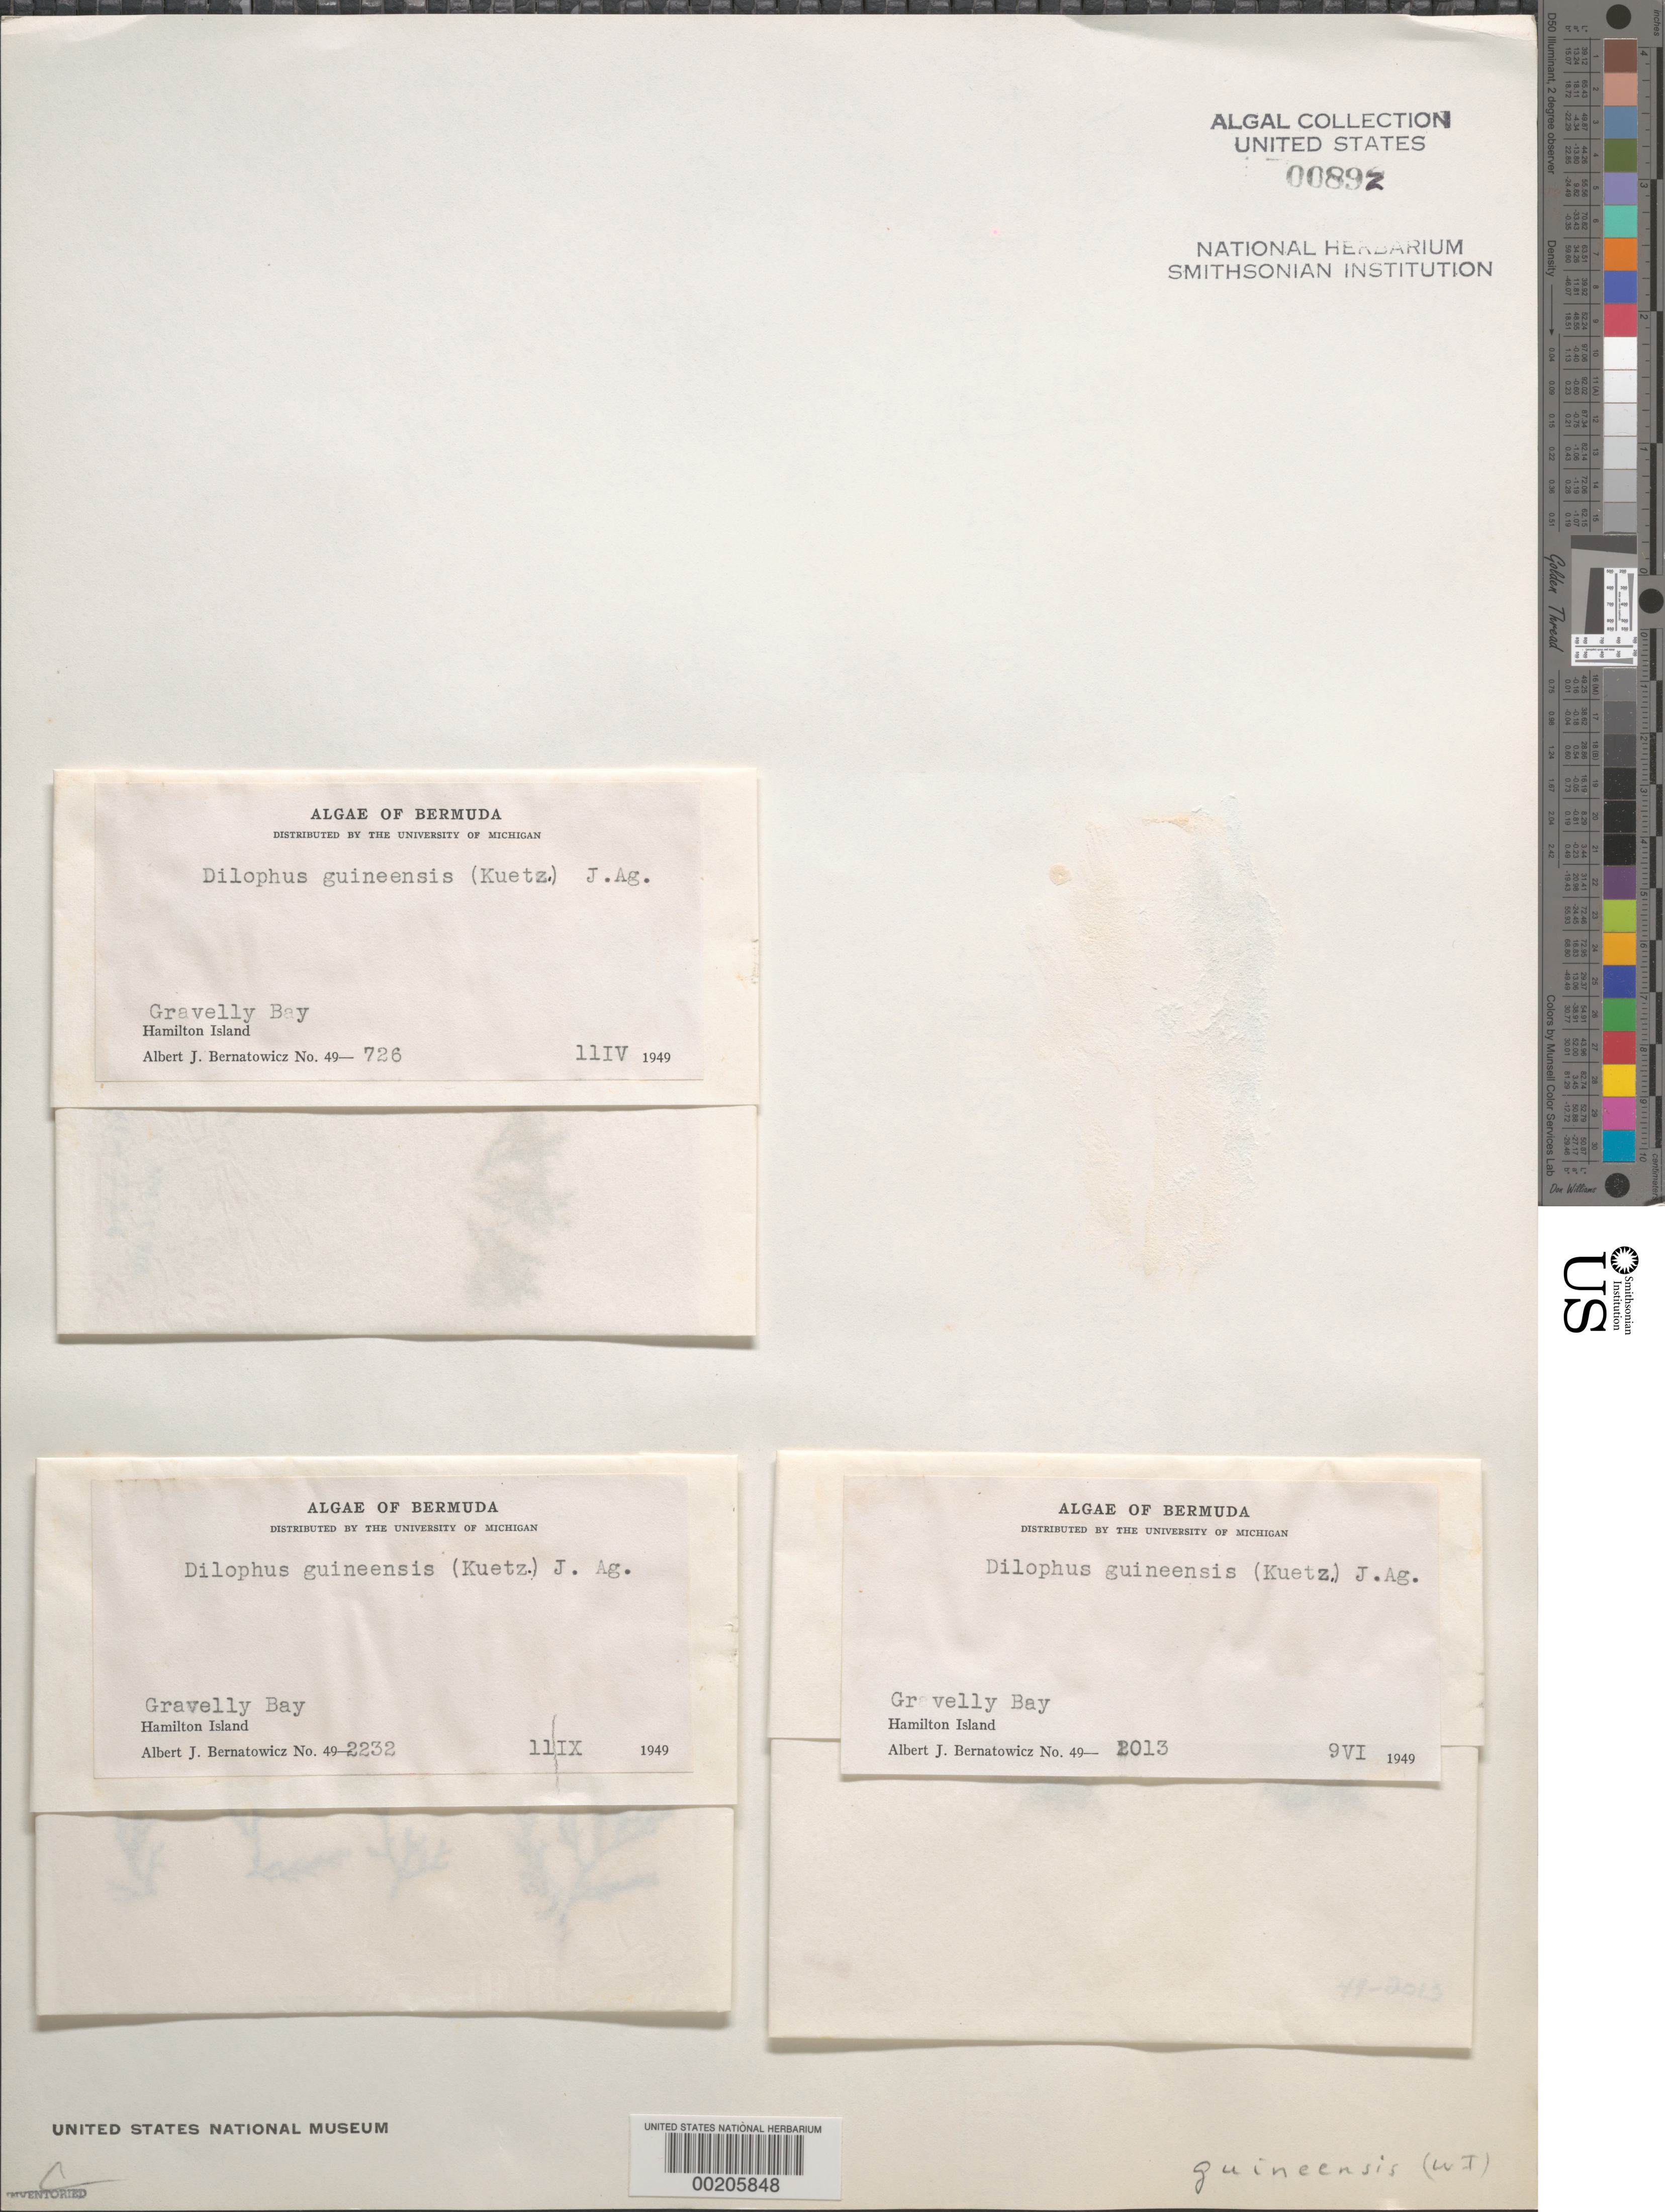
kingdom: Chromista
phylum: Ochrophyta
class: Phaeophyceae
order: Dictyotales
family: Dictyotaceae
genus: Dictyota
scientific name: Dictyota guineensis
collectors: A. Bernatowicz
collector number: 49-726 & 49-2013 & 49-2232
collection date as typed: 11 Apr 1949 TO 11 Sep 1949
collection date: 1949-04-11/1949-09-11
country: Bermuda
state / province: Smithʼs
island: Bermuda Island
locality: Gravelly Bay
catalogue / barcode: US 892